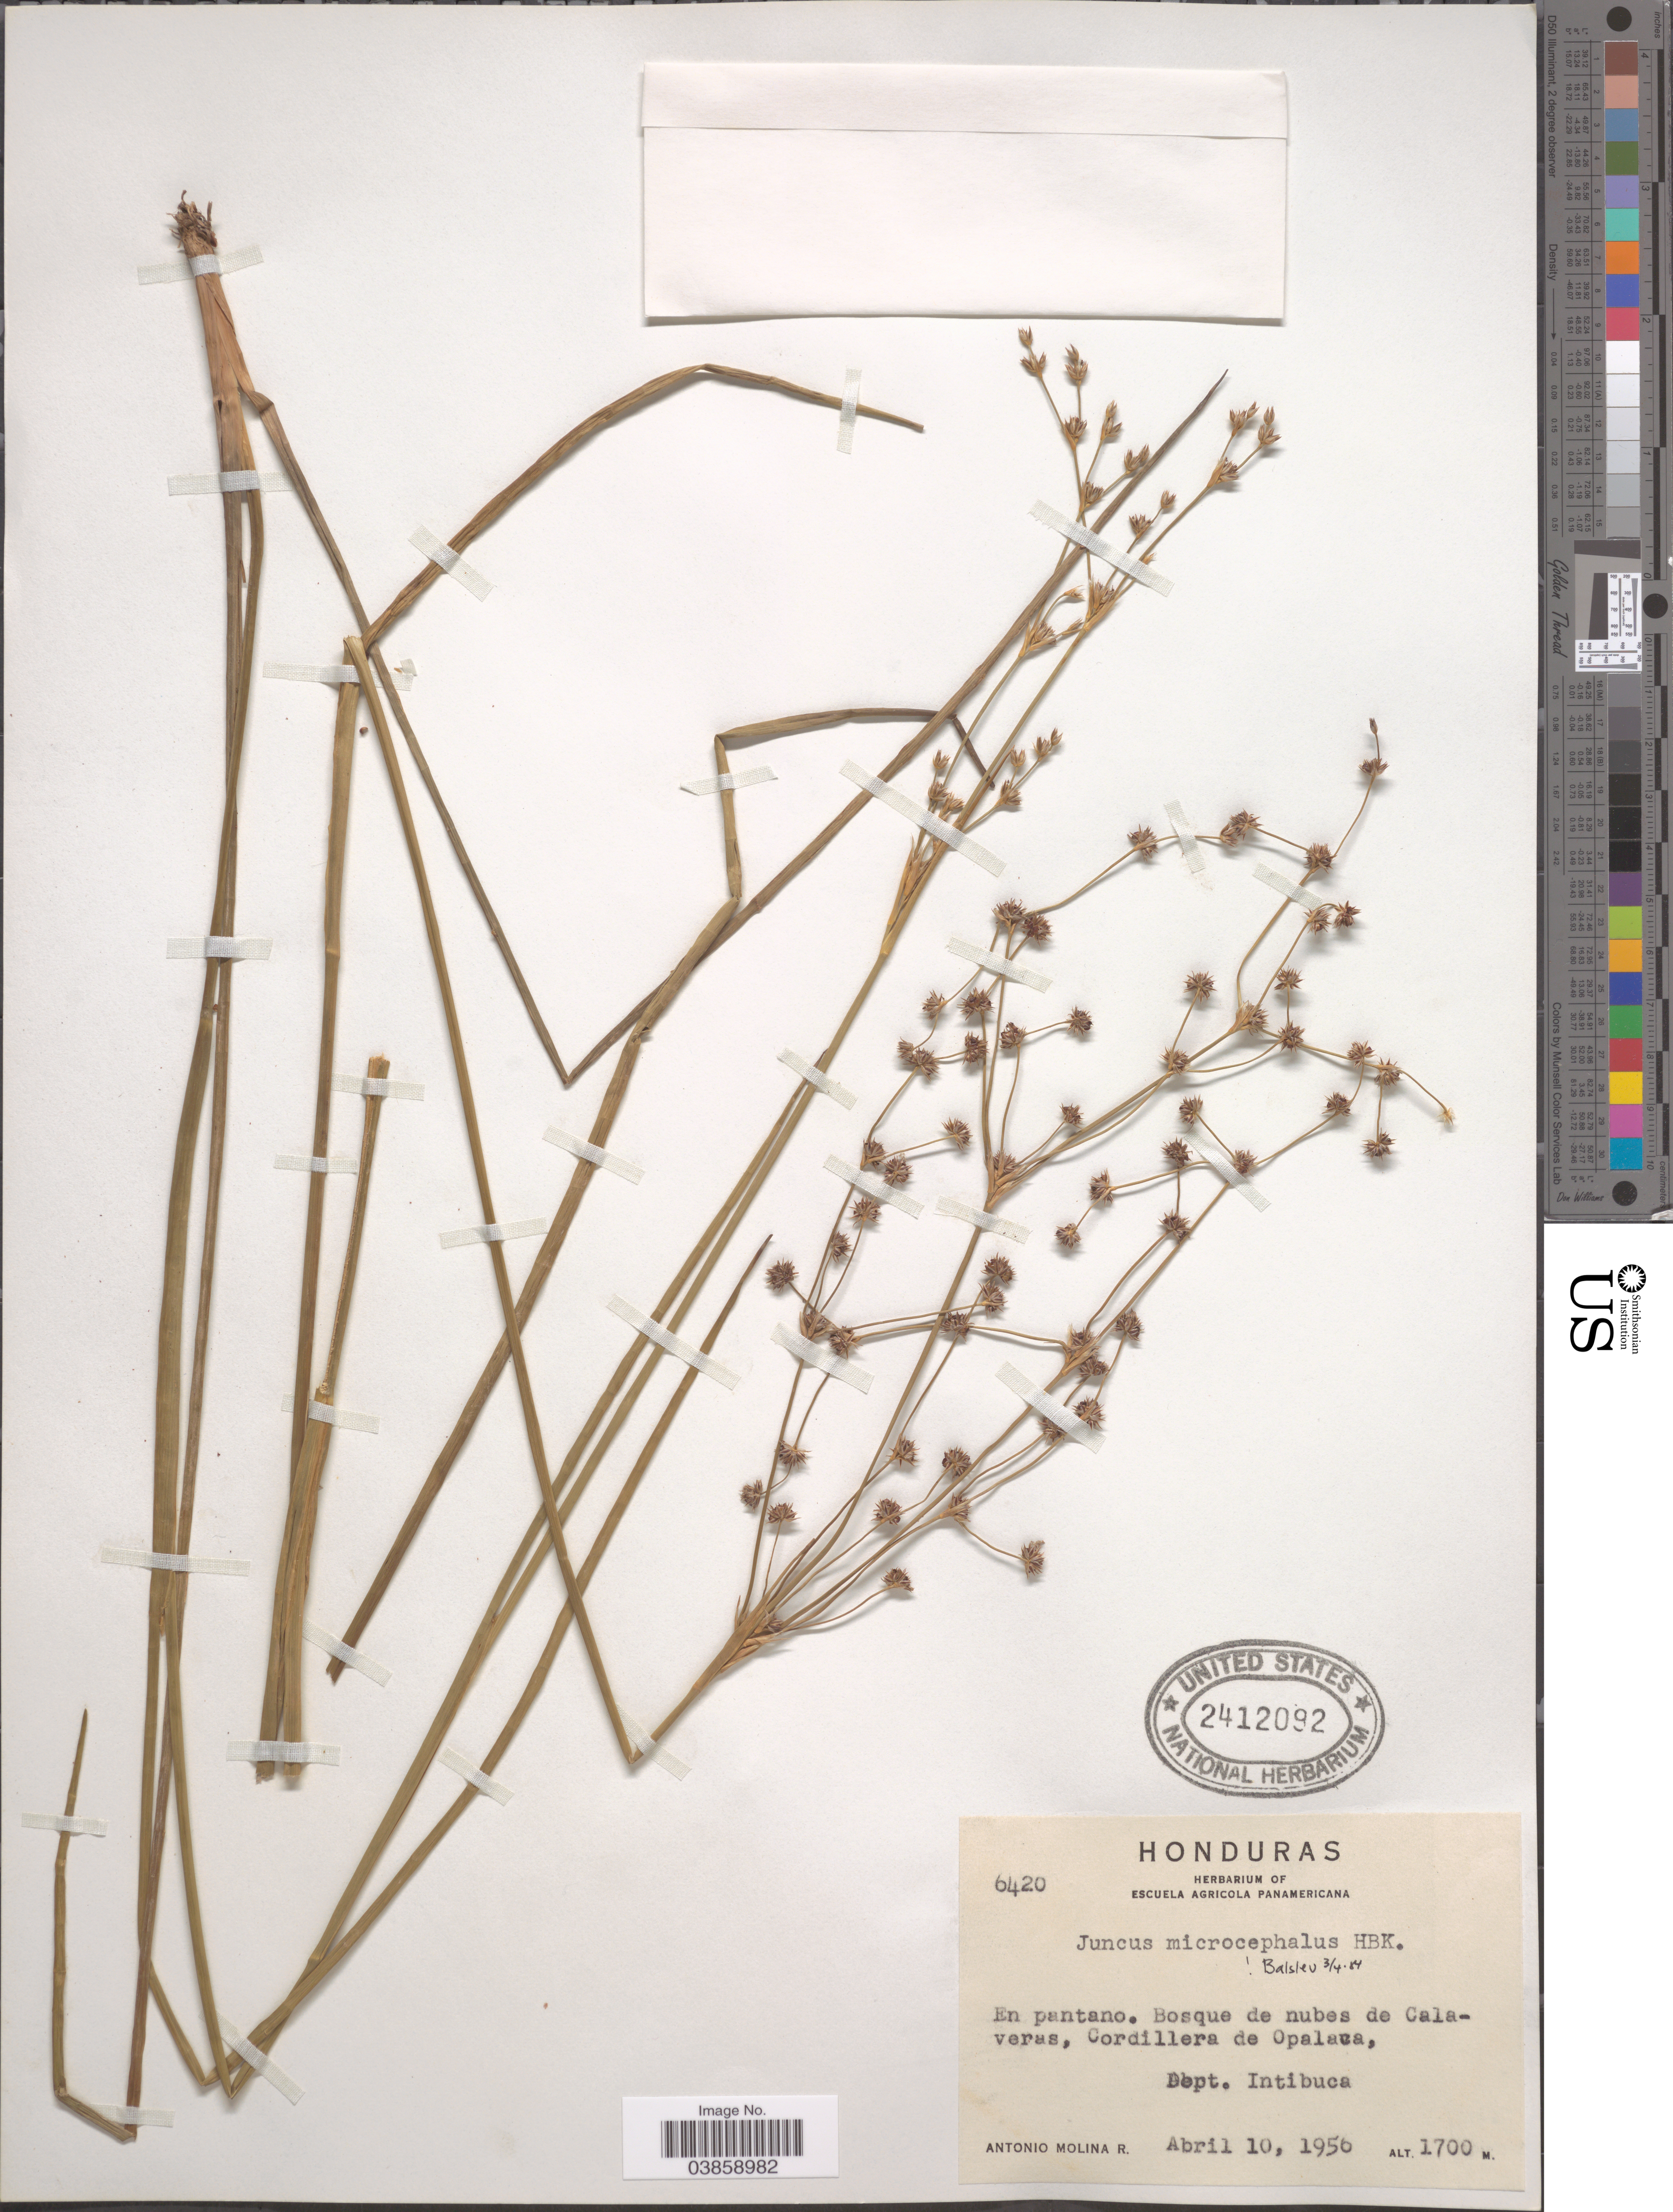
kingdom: Plantae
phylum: Tracheophyta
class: Liliopsida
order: Poales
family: Juncaceae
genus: Juncus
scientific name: Juncus microcephalus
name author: Kunth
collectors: A. Molina R.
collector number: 6420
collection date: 1956-04-10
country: Honduras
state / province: Intibuca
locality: Bosque de nubes de Calaveras, Cordillera de Opalaca, Dept. Intibuca.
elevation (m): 1700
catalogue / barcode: US 2412092